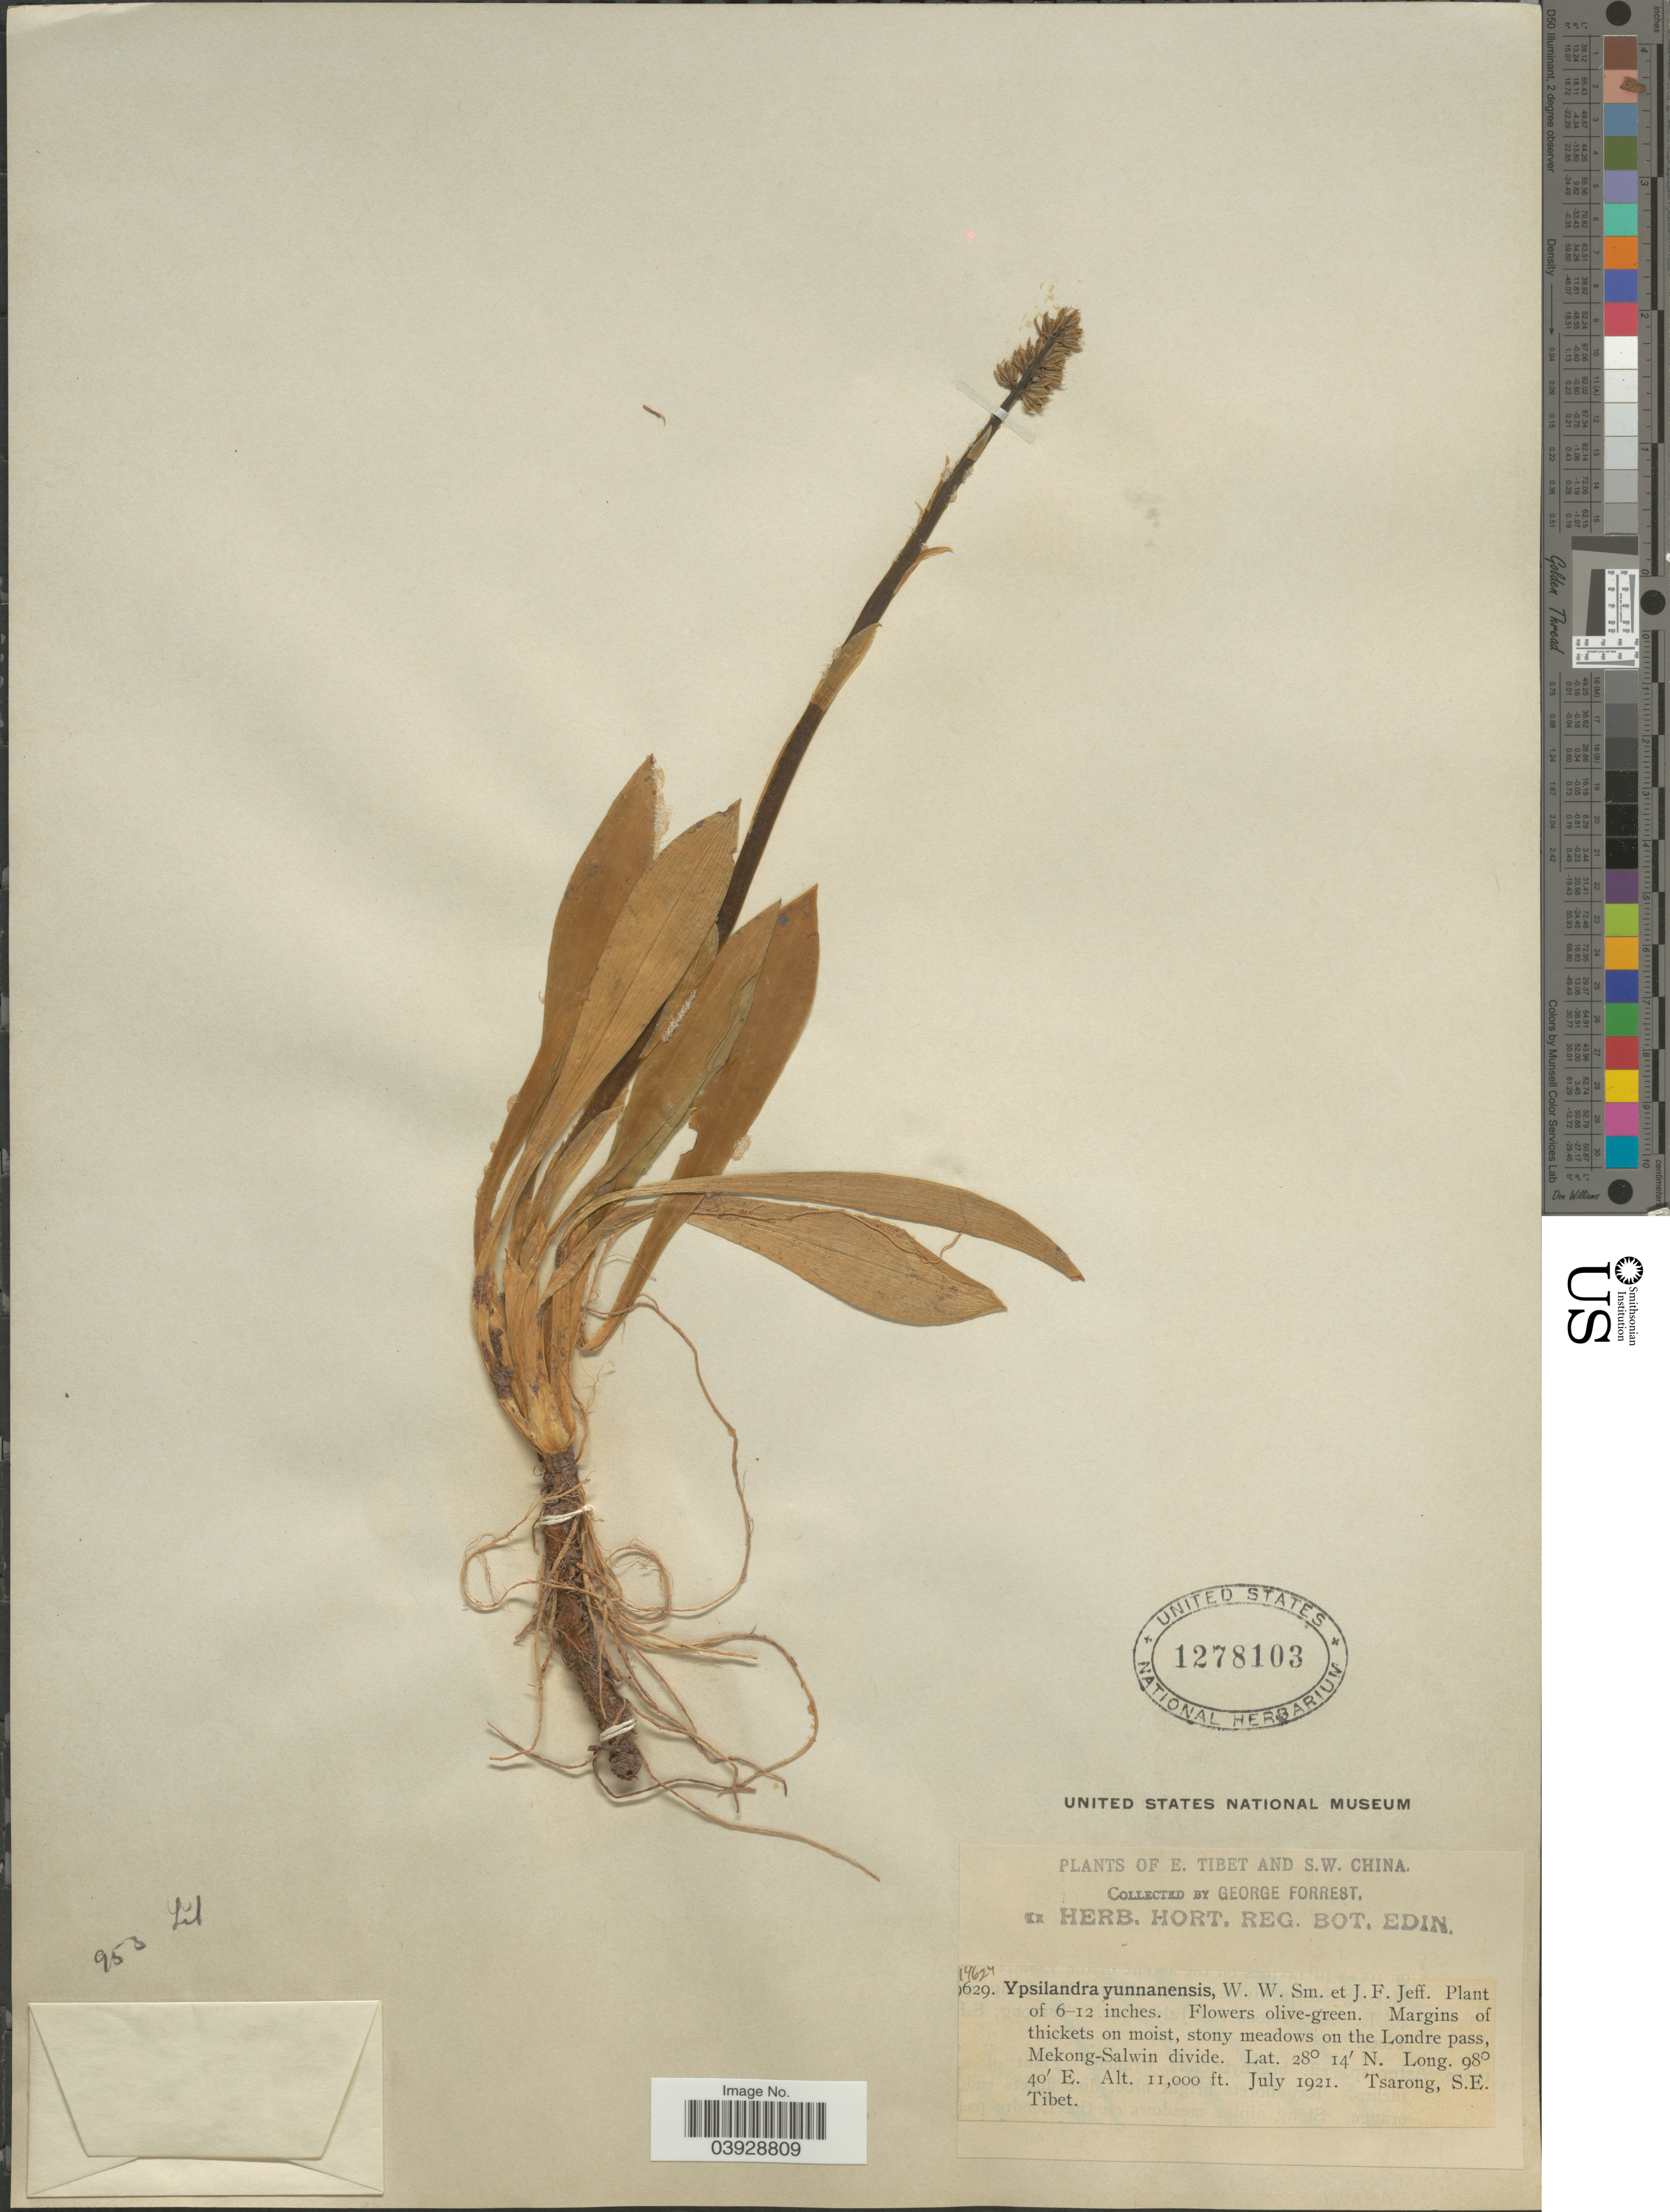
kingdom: Plantae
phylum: Tracheophyta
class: Liliopsida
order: Liliales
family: Melanthiaceae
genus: Ypsilandra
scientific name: Ypsilandra yunnanensis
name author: W.W. Sm. & Jeffrey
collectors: G. Forrest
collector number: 19624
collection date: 1921-07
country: China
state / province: Xizang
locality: E. Tibet and S.W. China. On the Londre pass, Mekong-Salwin divide. Tsarong, S.E. Tibet.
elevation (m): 3353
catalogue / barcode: US 1278103